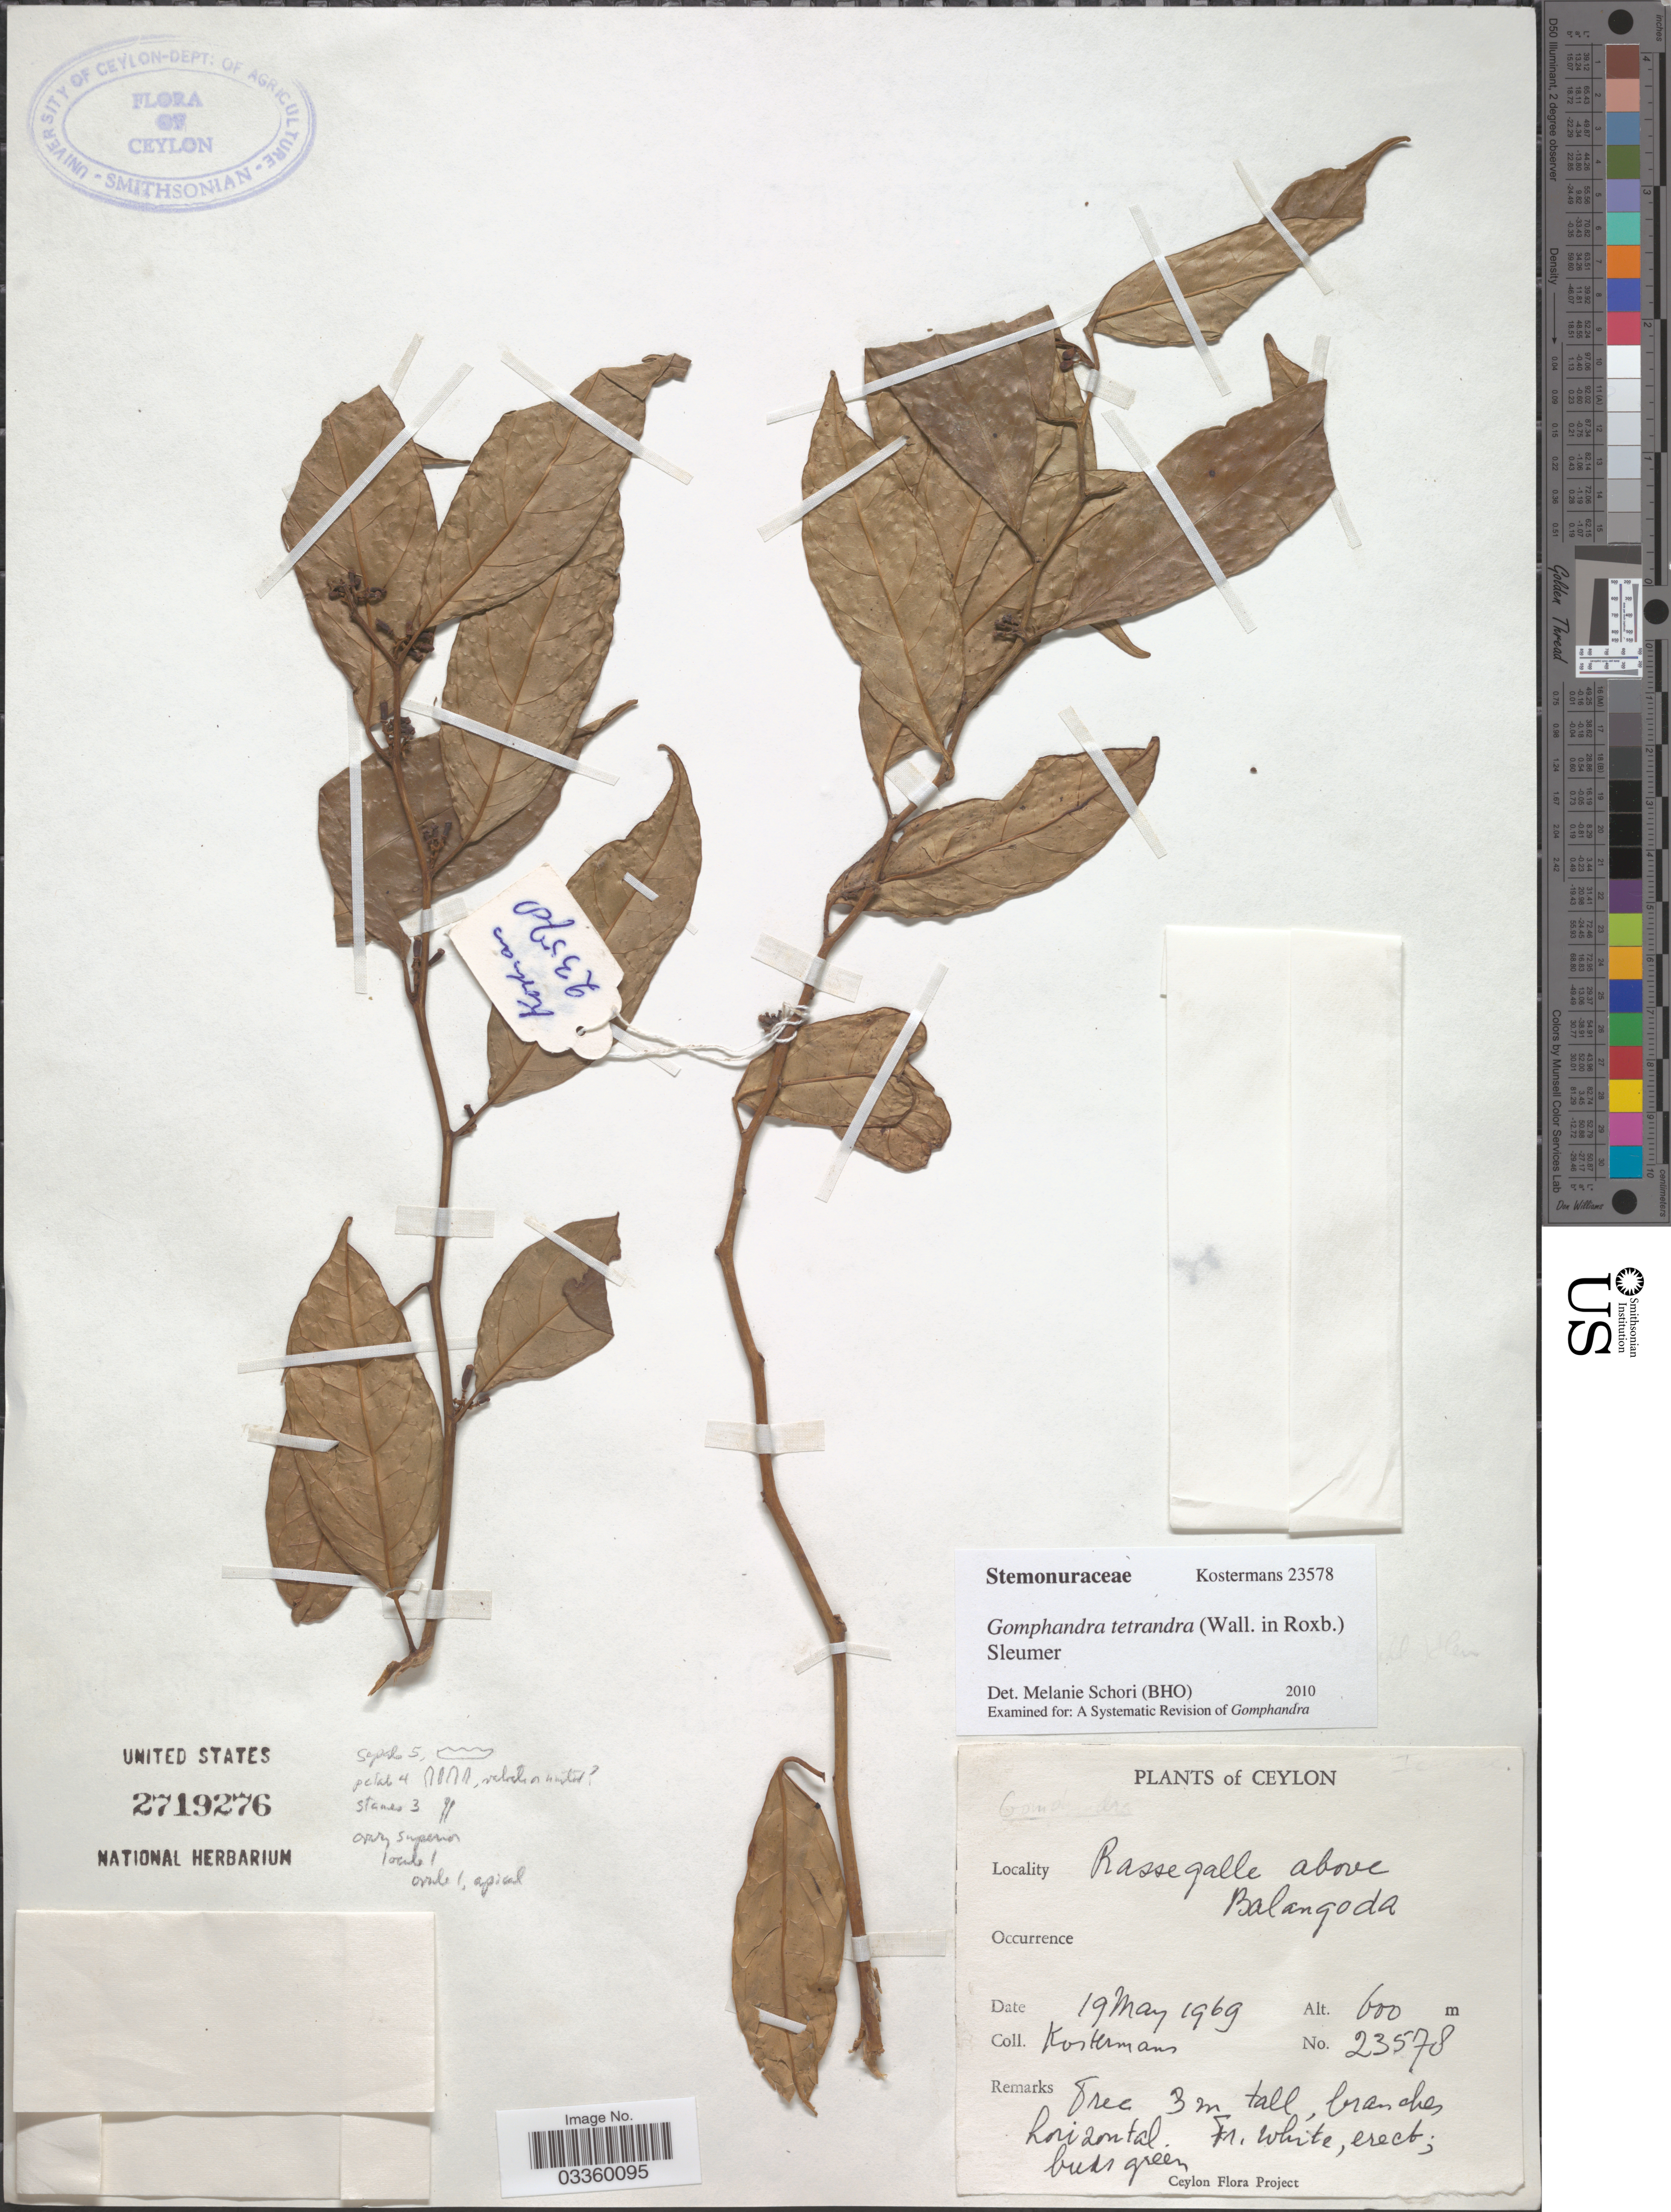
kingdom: Plantae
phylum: Tracheophyta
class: Magnoliopsida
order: Cardiopteridales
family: Stemonuraceae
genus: Gomphandra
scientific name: Gomphandra tetrandra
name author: (Wall.) Sleumer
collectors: Kostermans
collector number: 23578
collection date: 1969-05-19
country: Sri Lanka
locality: Ceylon. Rasse galle above Balangoda.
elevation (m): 600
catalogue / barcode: US 2719276